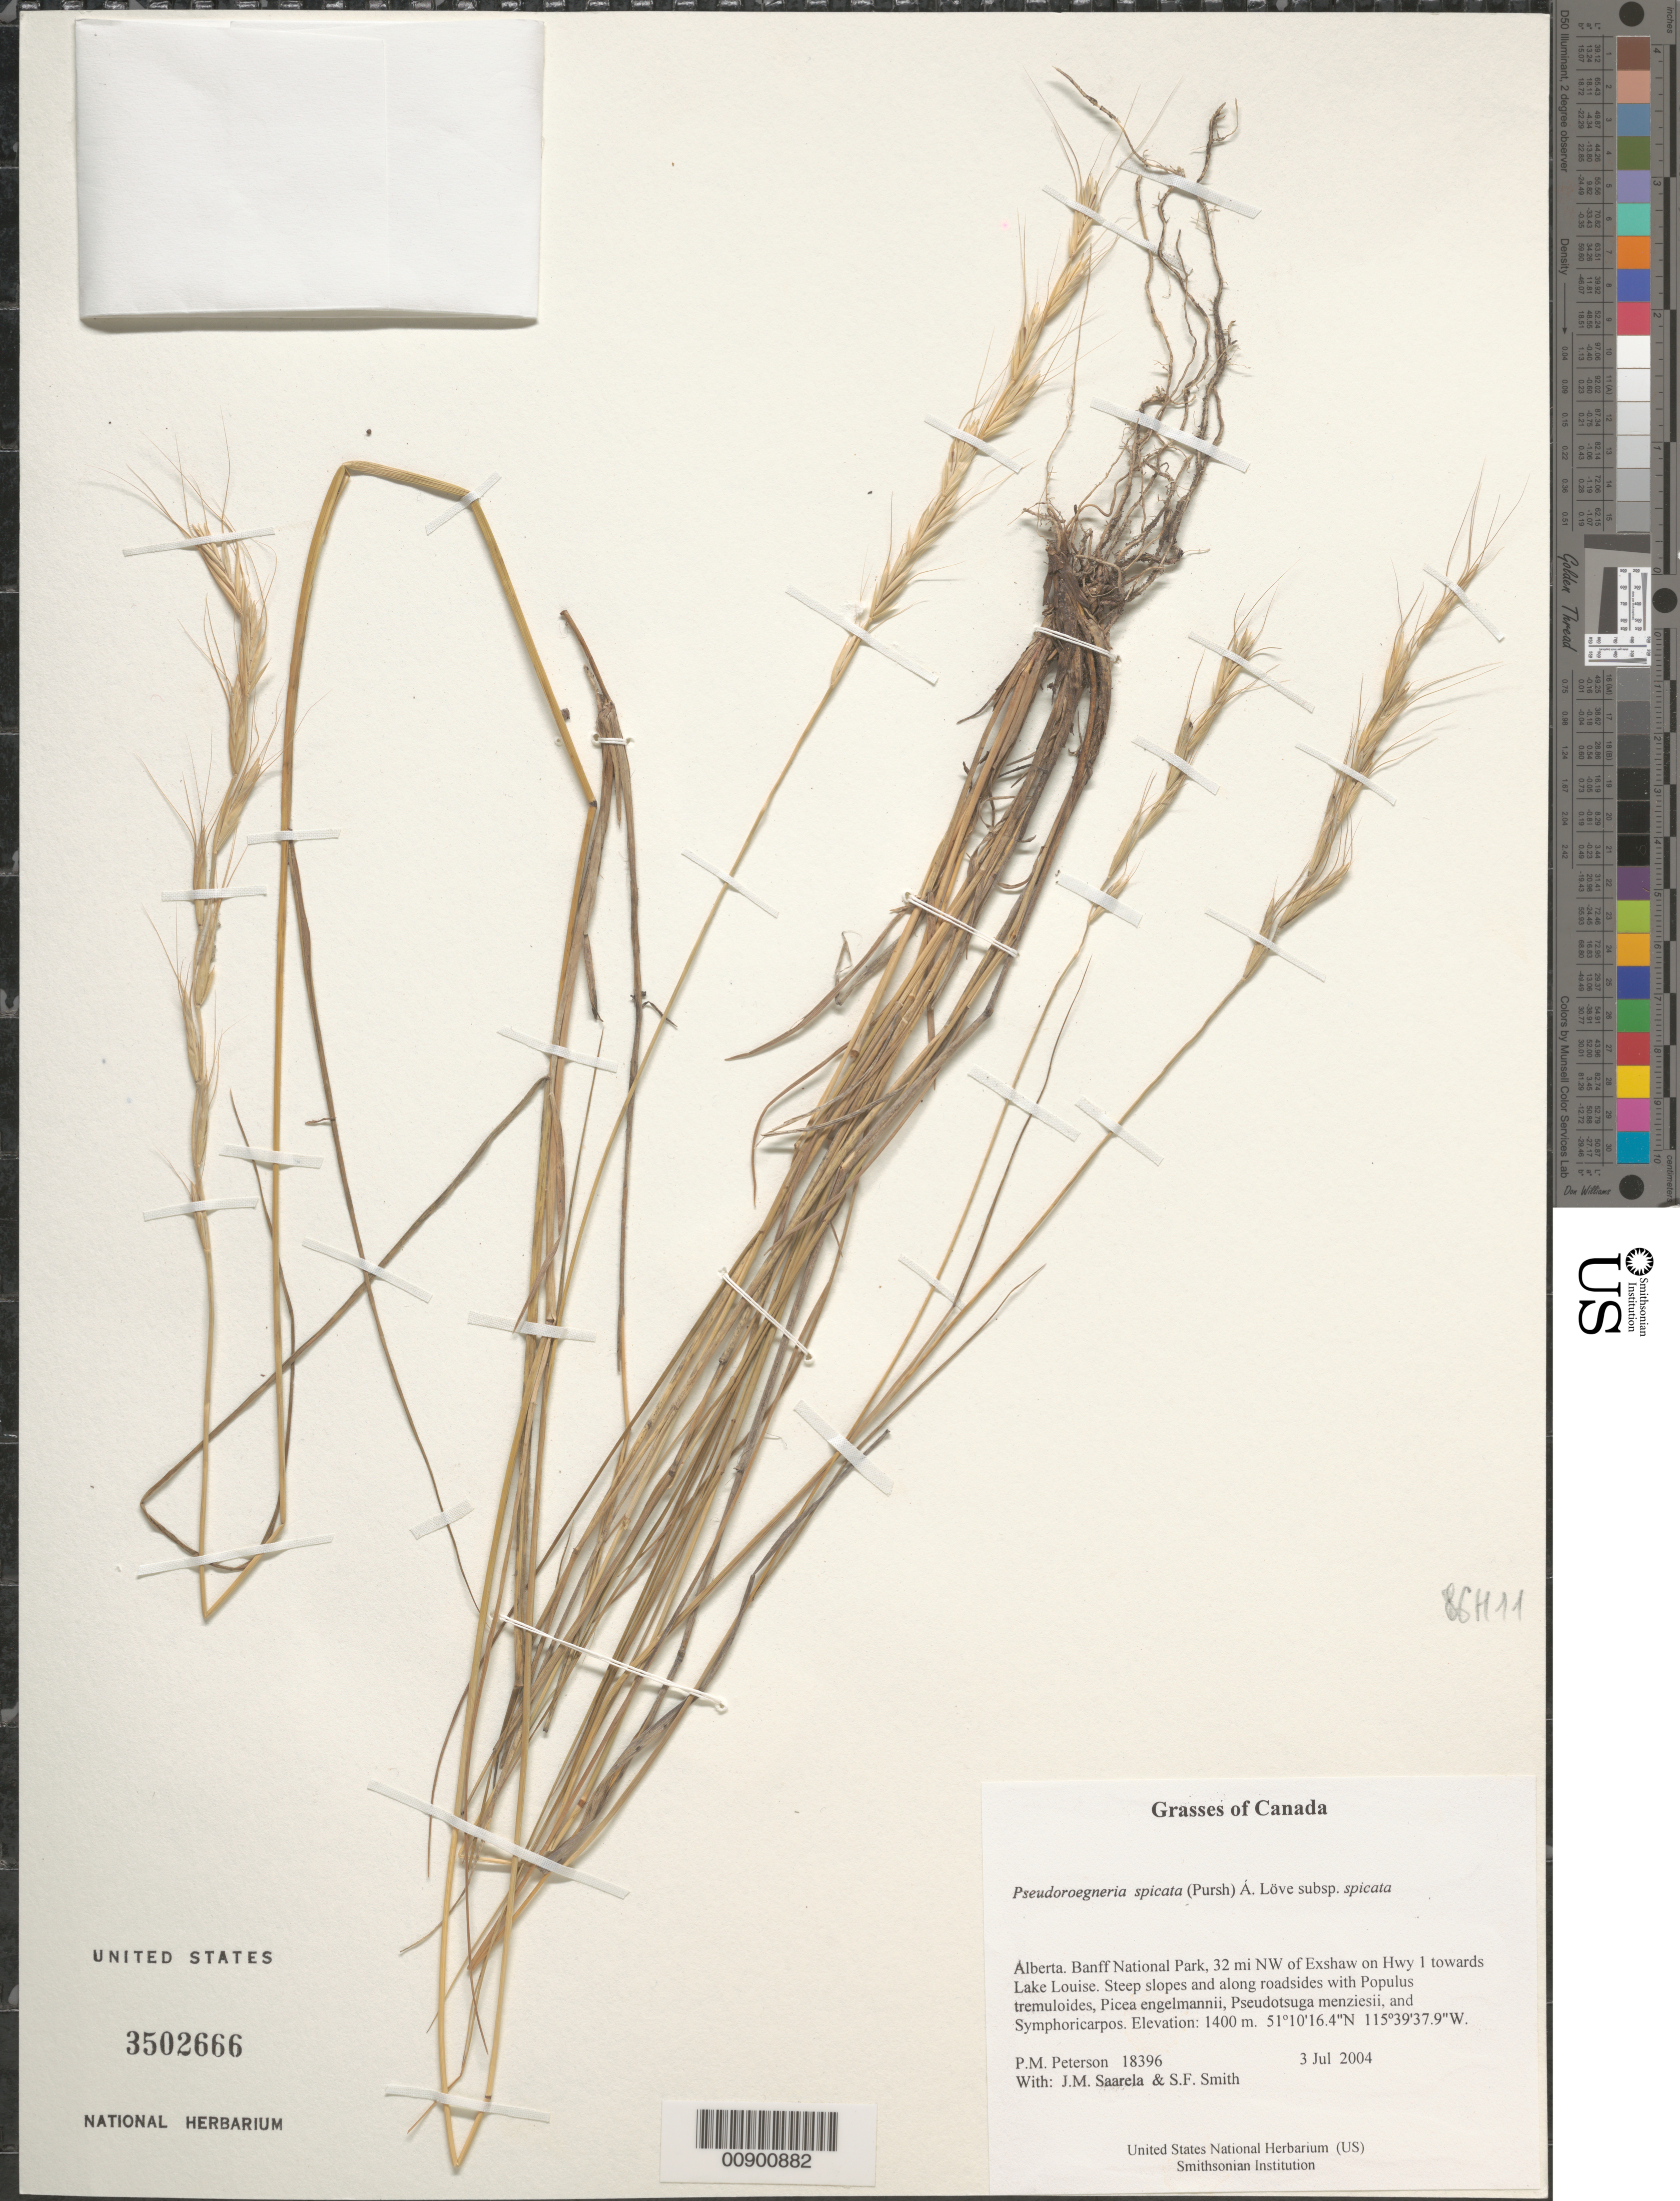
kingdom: Plantae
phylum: Tracheophyta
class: Liliopsida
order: Poales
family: Poaceae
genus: Pseudoroegneria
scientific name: Pseudoroegneria spicata subsp. spicata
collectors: P. M. Peterson, J. Saarela & S.F. Smith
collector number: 18396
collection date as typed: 03 Jul 2004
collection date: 2004-07-03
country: Canada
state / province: Alberta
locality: Banff National Park, 32 mi NW of Exshaw on Hwy 1 towards Lake Louise. Steep slopes and along roadsides with Populus tremuloides, Picea engelmannii, Pseudotsuga menziesii, and Symphoricarpos.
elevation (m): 1400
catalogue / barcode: US 3502666